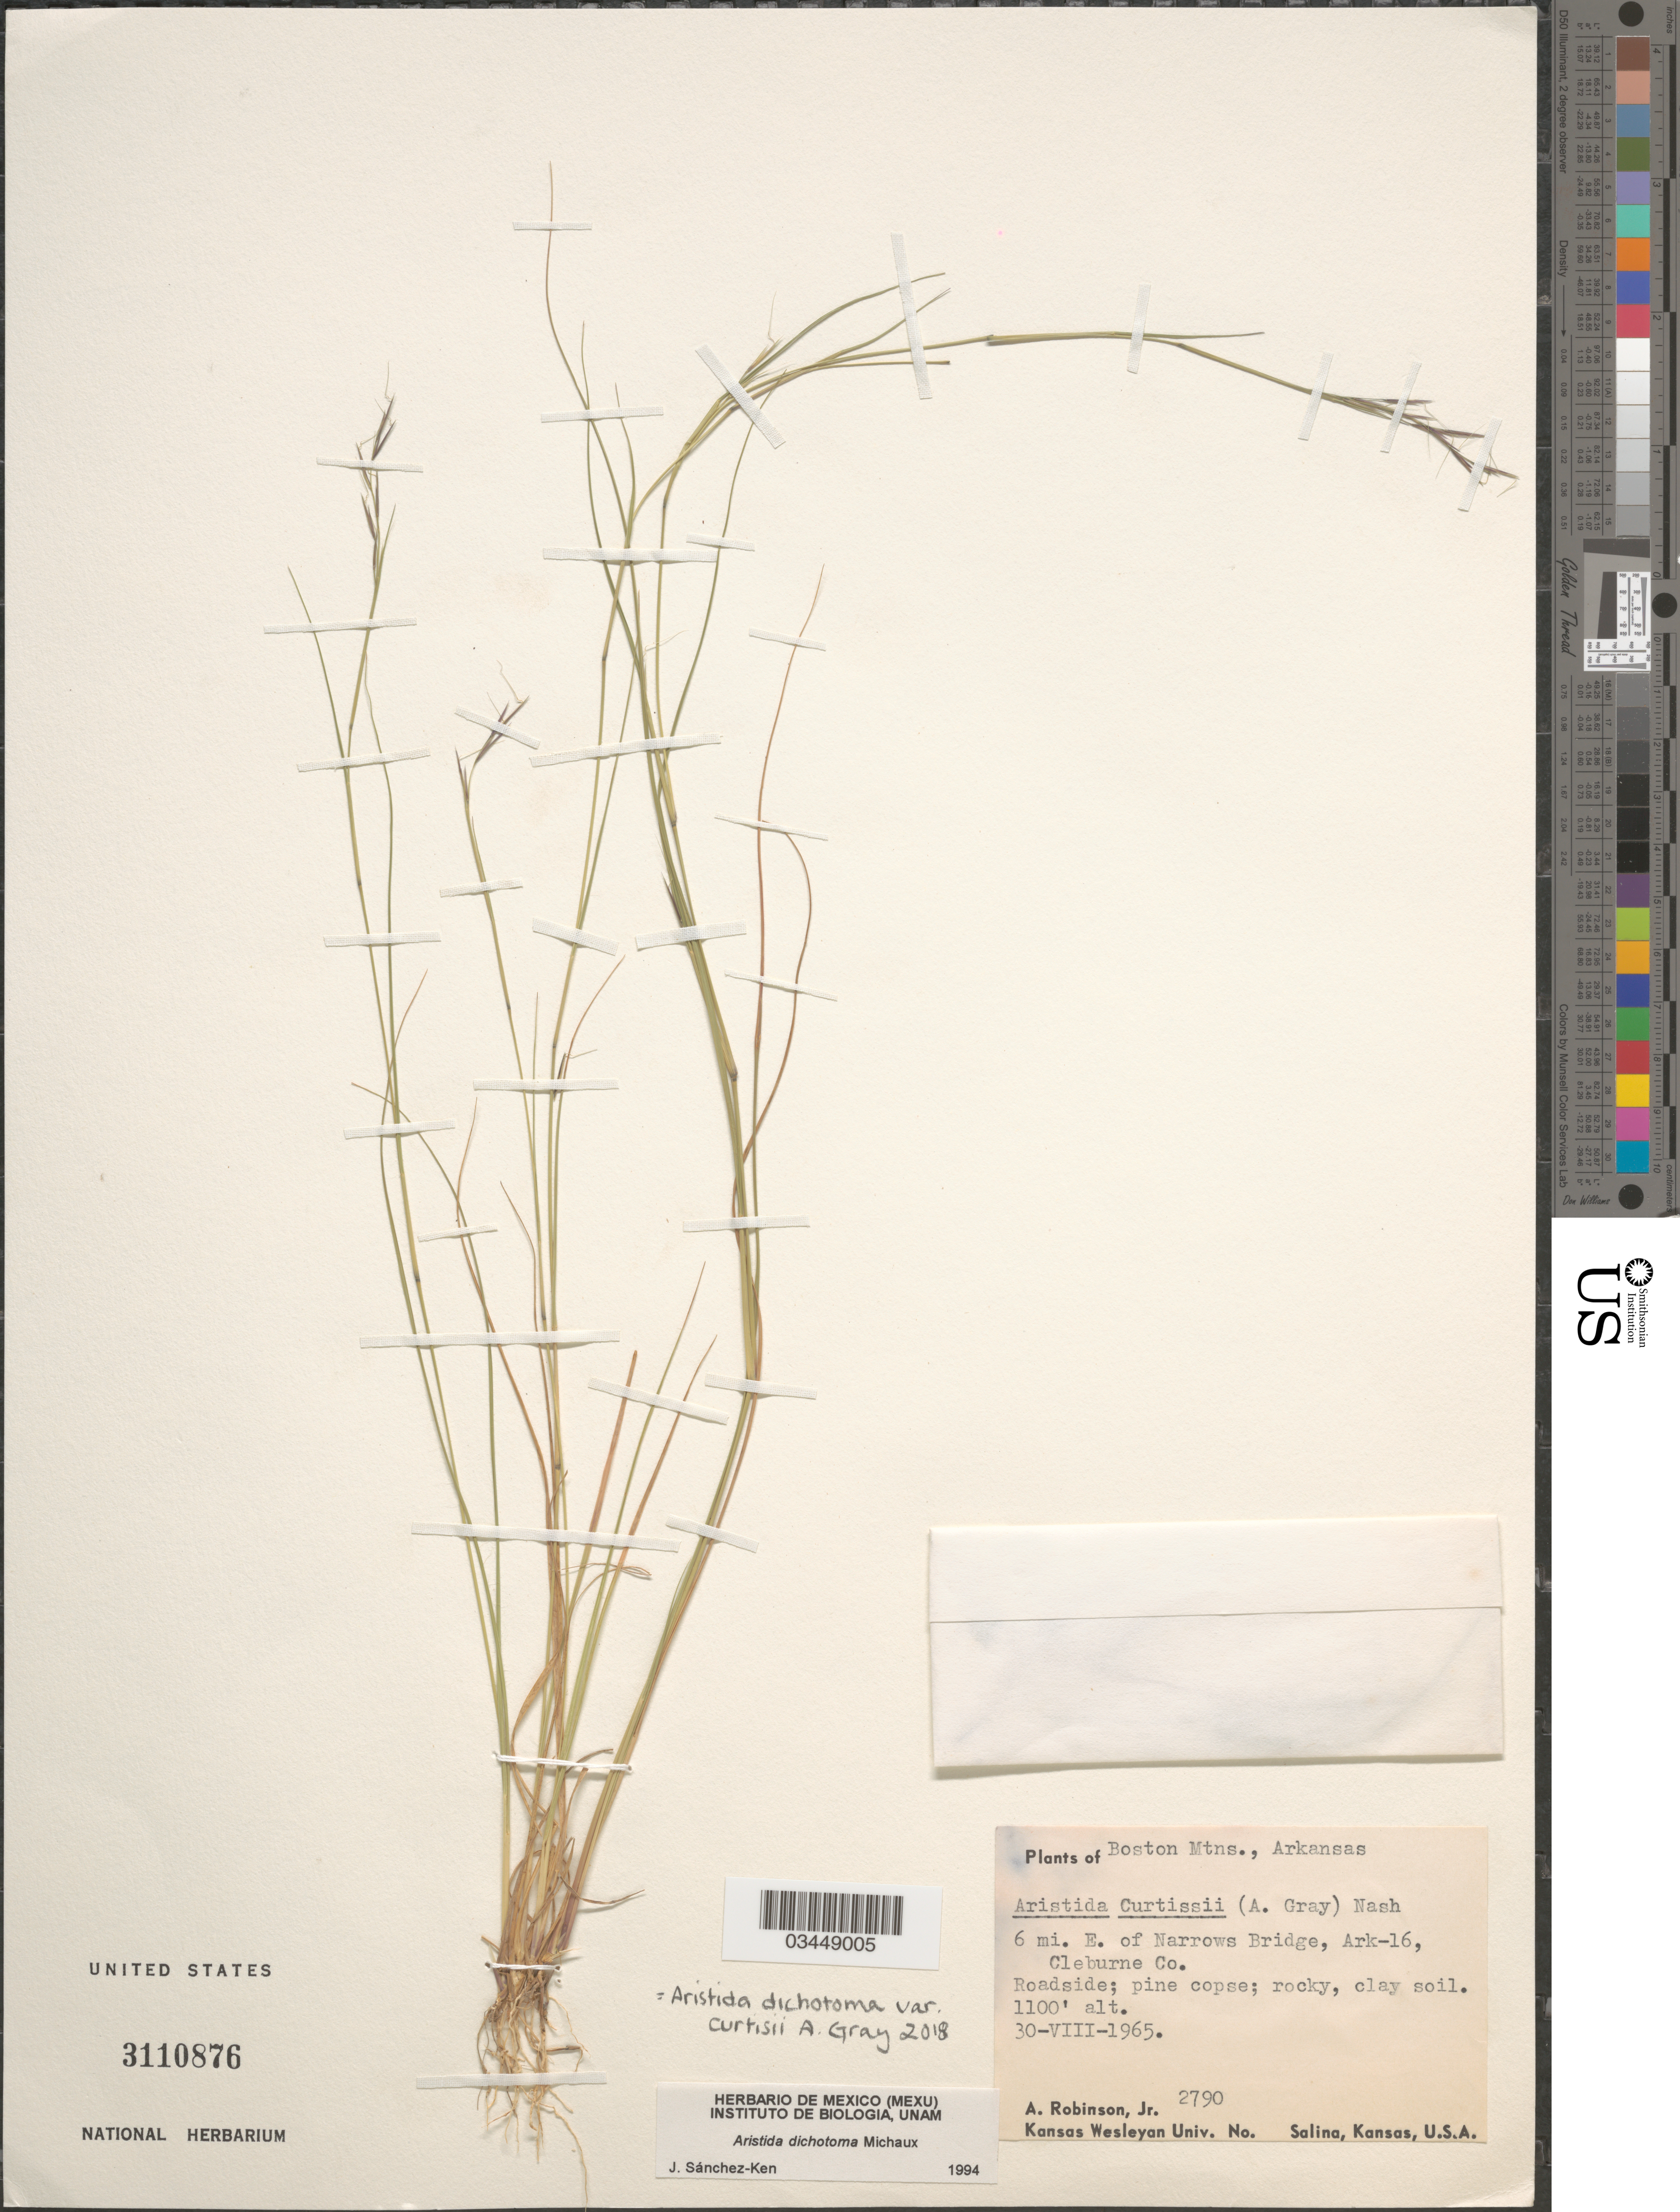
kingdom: Plantae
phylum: Tracheophyta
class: Liliopsida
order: Poales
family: Poaceae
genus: Aristida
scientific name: Aristida dichotoma var. curtisii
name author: A. Gray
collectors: A. Robinson Jr.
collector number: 2790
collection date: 1965-08-30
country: United States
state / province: Arkansas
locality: Boston Mtns. 6 mi. E. of Narrow Bridge, Ark-16, Cleburne Co.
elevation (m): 335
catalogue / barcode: US 3110876